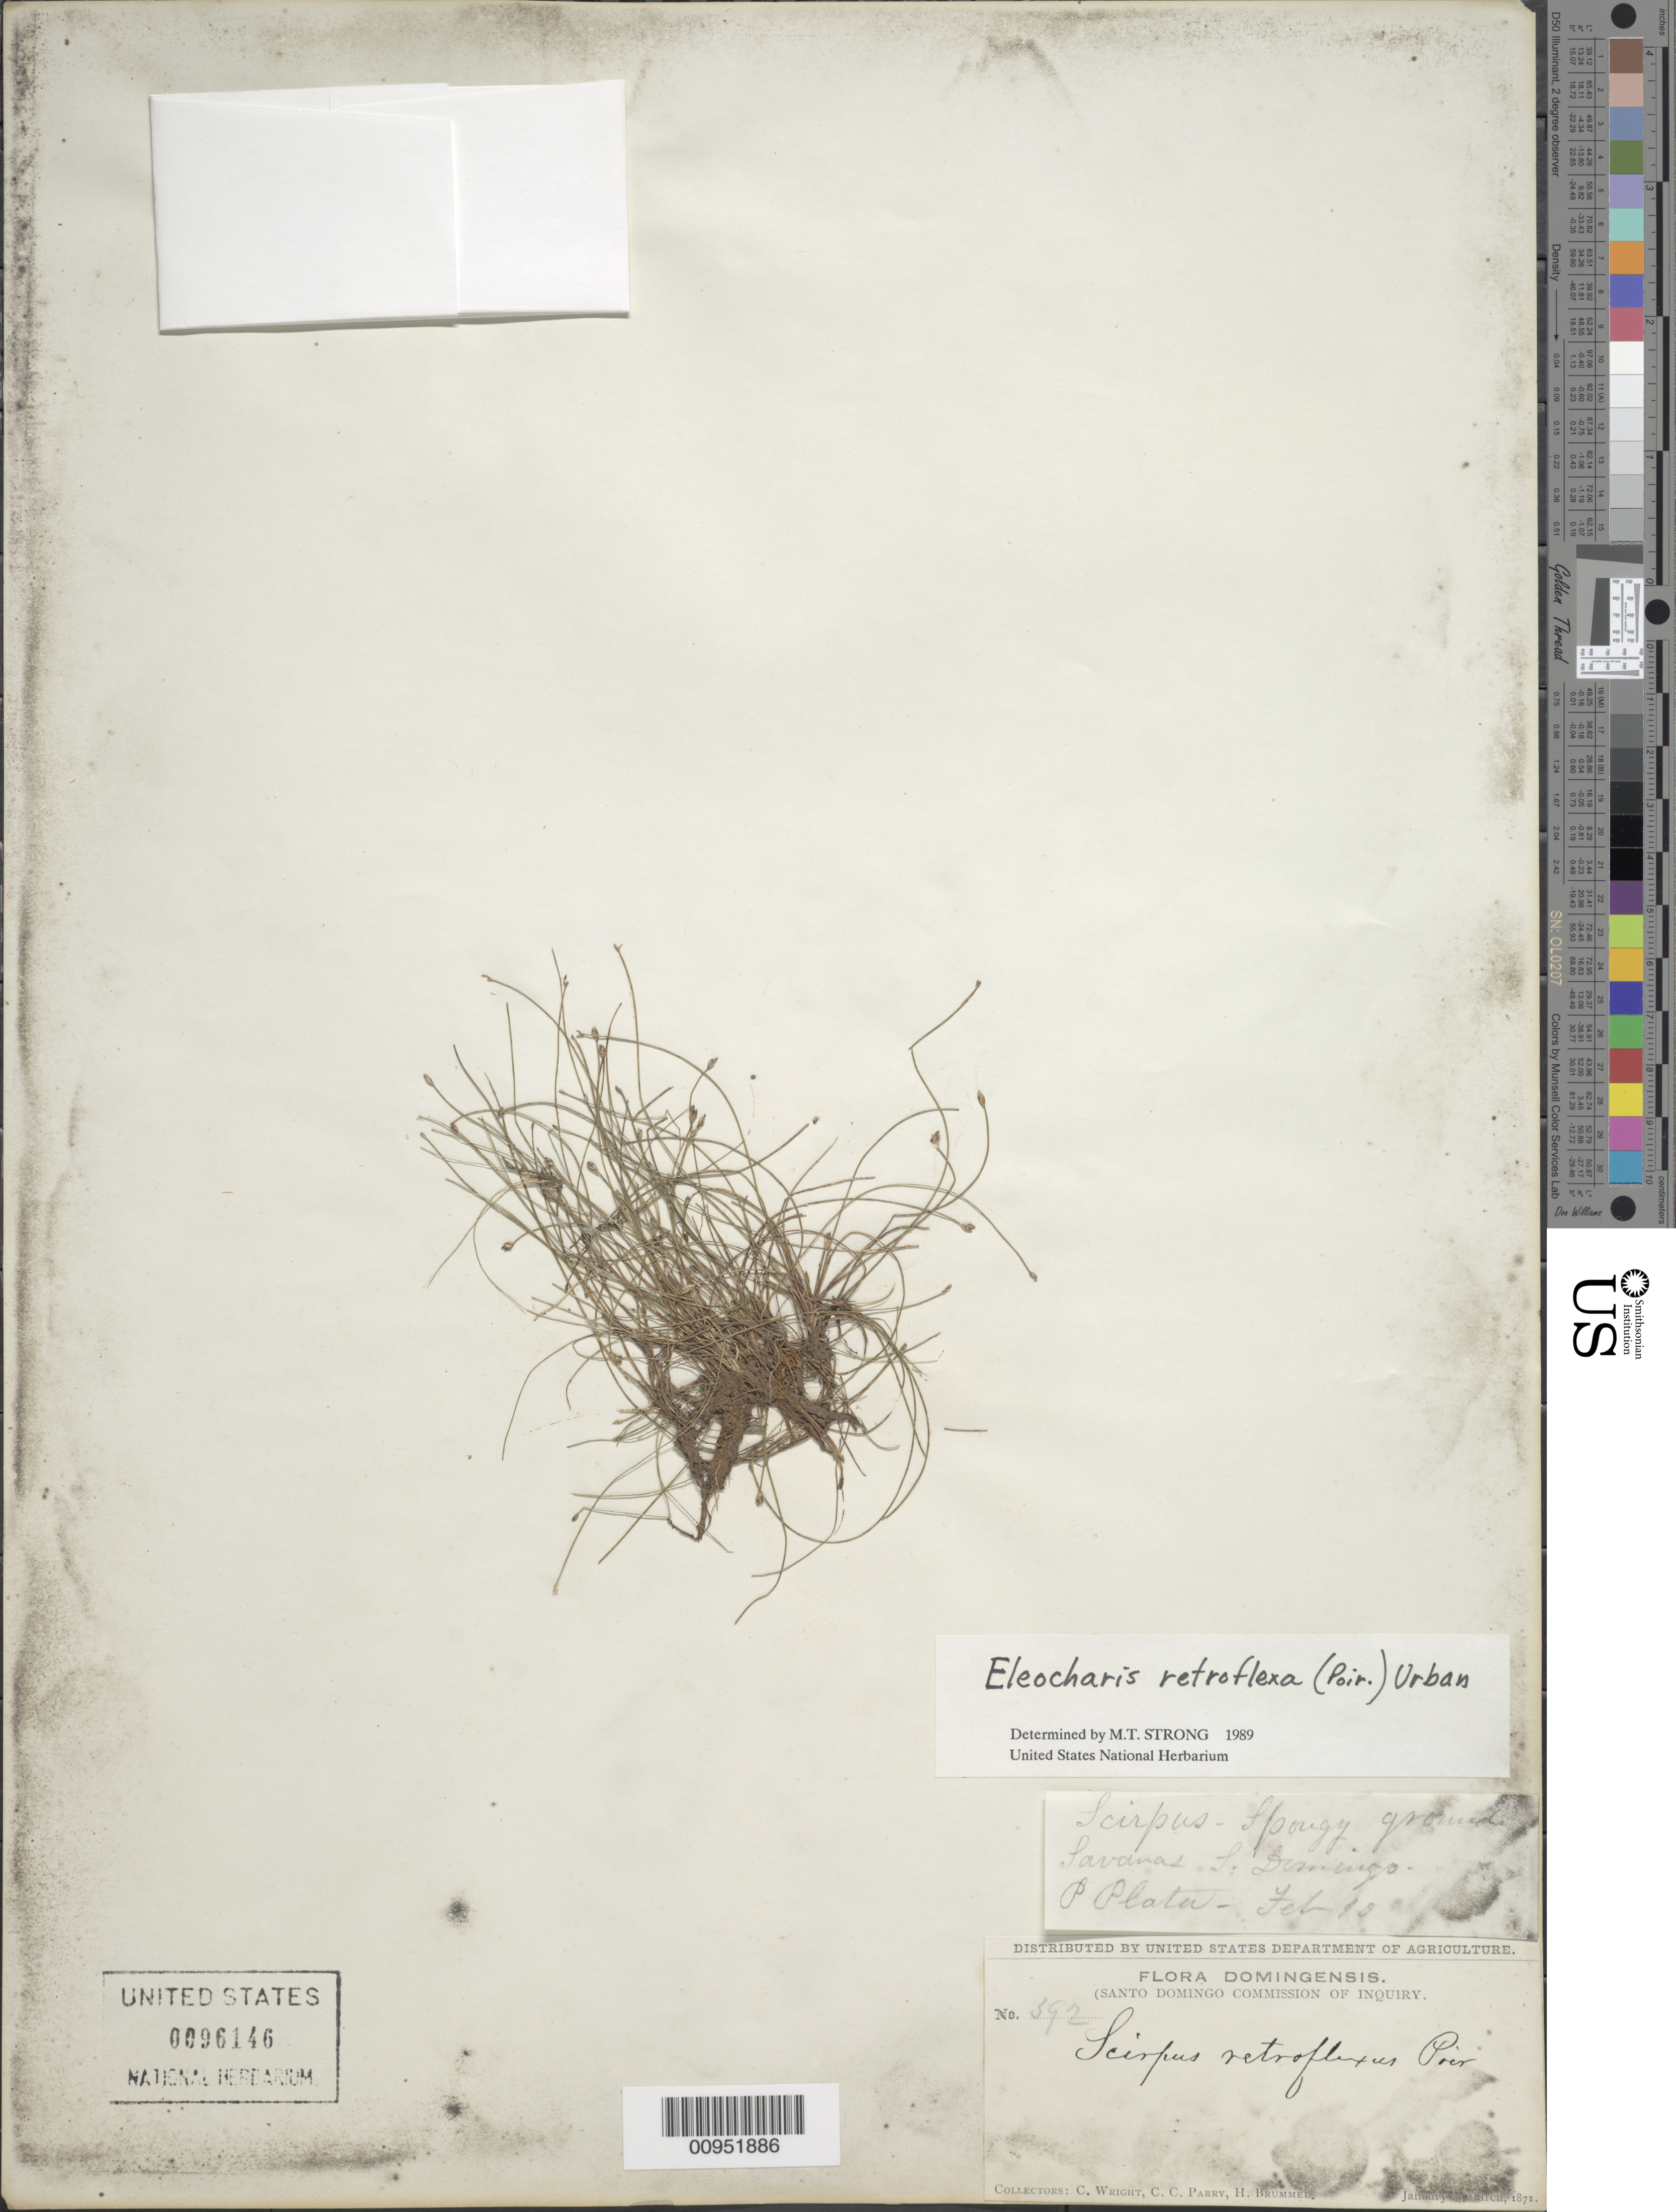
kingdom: Plantae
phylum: Tracheophyta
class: Liliopsida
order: Poales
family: Cyperaceae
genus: Eleocharis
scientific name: Eleocharis retroflexa subsp. retroflexa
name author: (Poir.) Urb.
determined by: Strong, M. T., (US), Smithsonian Institution - National Museum of Natural History (UNITED STATES)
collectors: C. Wright, C. C. Parry & H. Brummel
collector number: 392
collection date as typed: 10 Feb 1871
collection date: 1871-02-10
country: Dominican Republic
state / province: Puerto Plata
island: Hispaniola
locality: Savanas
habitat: Spongy ground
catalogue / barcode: US 96146